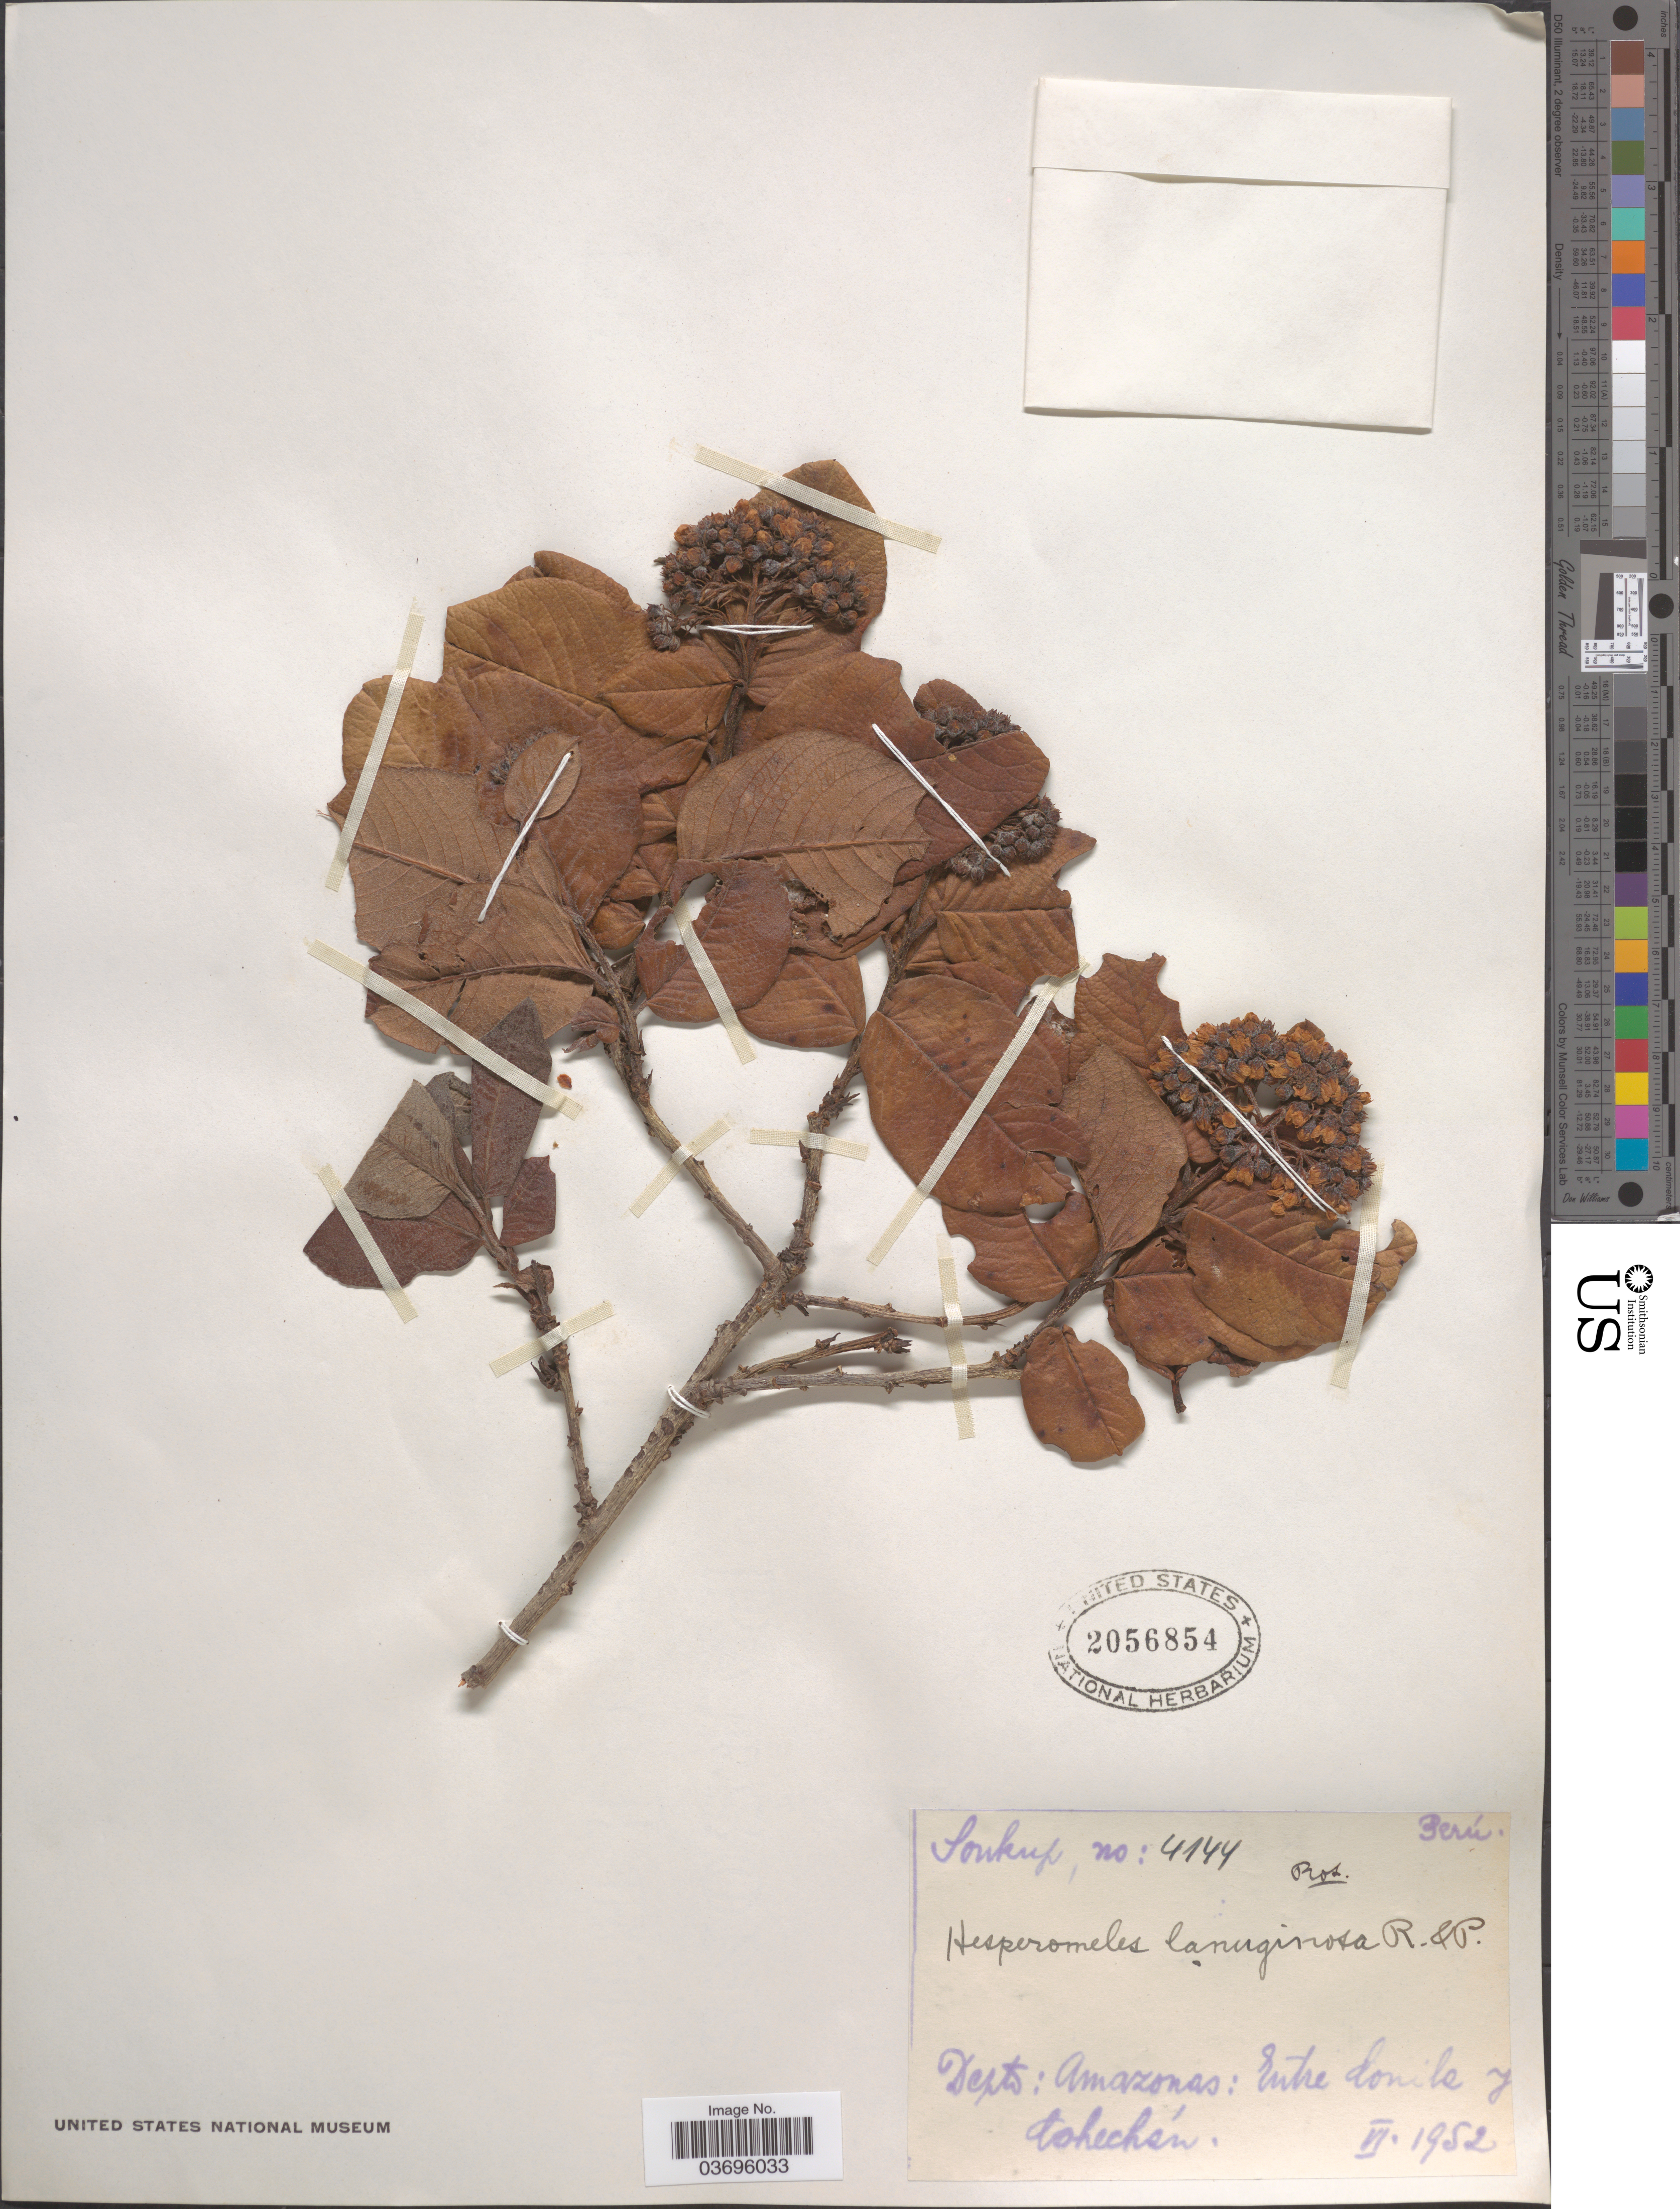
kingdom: Plantae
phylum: Tracheophyta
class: Magnoliopsida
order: Rosales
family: Rosaceae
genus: Hesperomeles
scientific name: Hesperomeles ferruginea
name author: (Juss. ex Pers.) Benth.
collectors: -- Soukup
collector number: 4144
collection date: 1952-06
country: Peru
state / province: Amazonas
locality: Entre Conila y Cohechán, Depto. Amazonas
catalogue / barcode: US 2056854